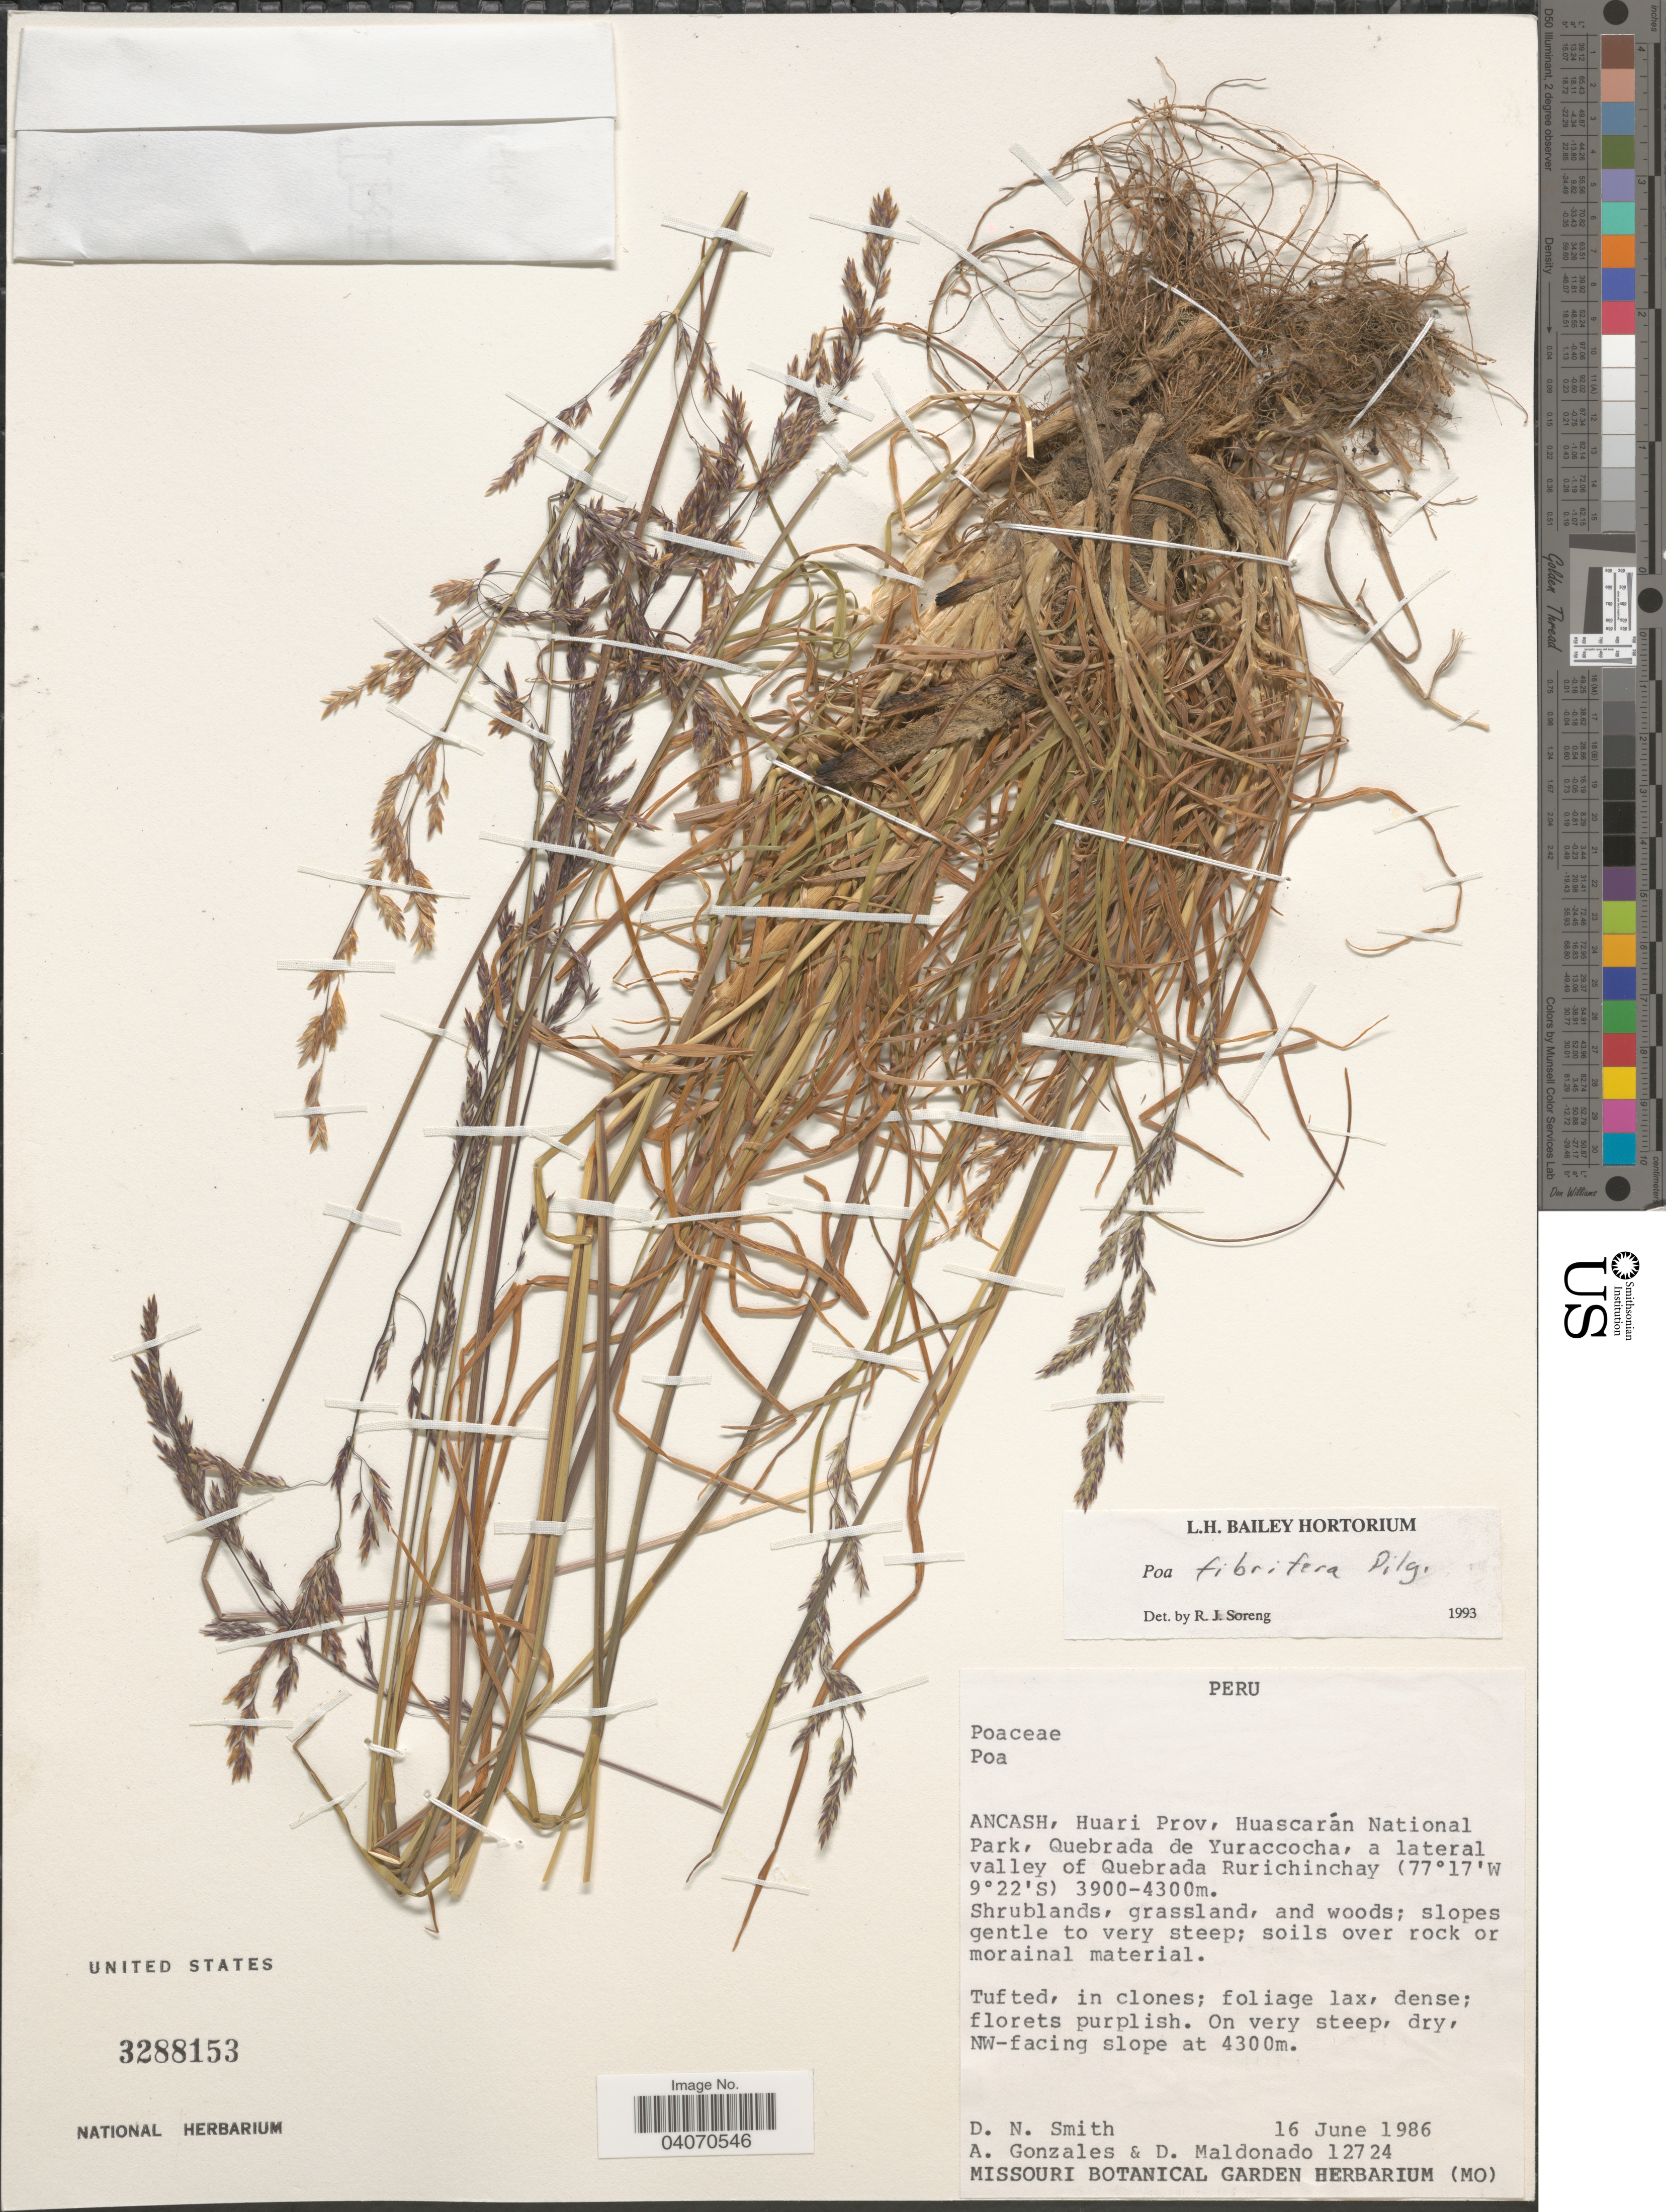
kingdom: Plantae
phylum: Tracheophyta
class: Liliopsida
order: Poales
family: Poaceae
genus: Poa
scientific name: Poa fibrifera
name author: Pilg.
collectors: D. Smith, A. Gonzáles & D. Maldonado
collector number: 12724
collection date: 1986-06-16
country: Peru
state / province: Ancash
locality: Huari Prov, Huascarán National Park, Quebrada de Yuraccocha, a lateral valley of Quebrada Rurichinchay.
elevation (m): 3900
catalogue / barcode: US 3288153